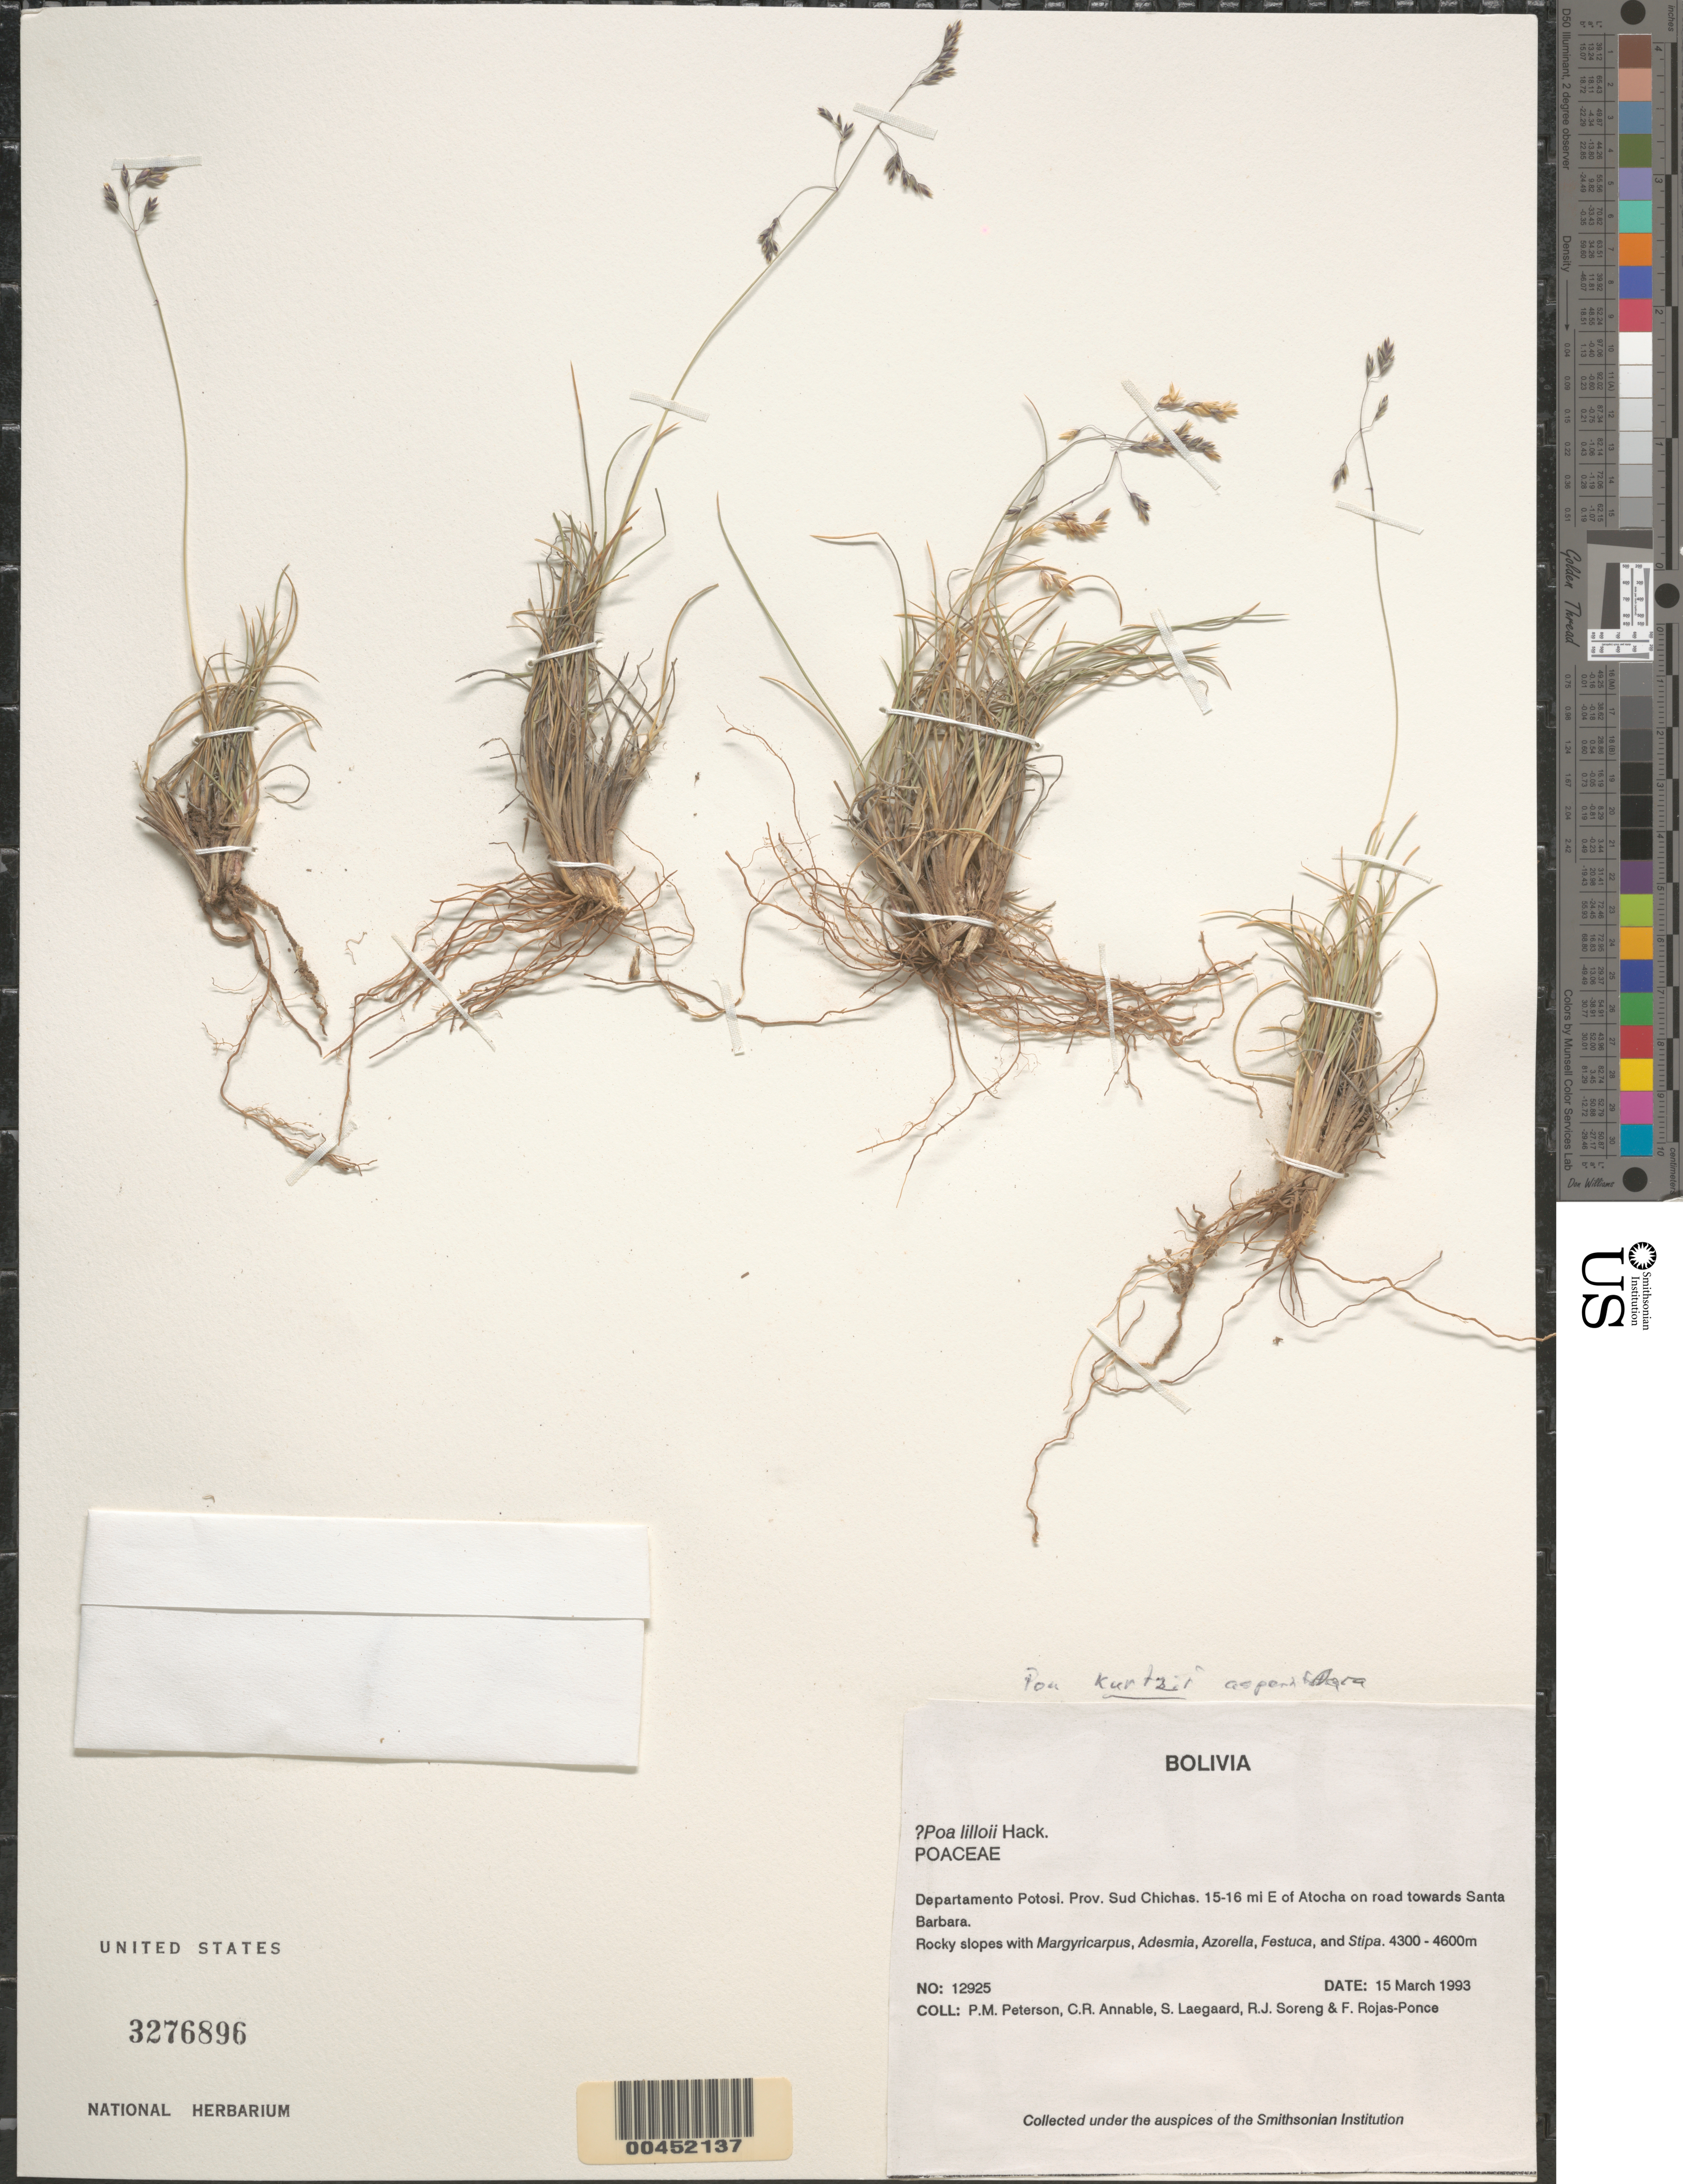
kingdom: Plantae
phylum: Tracheophyta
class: Liliopsida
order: Poales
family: Poaceae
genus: Poa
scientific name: Poa kurtzii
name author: R.E. Fr.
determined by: Soreng, Robert J., Research Associate (BOT), Smithsonian Institution - National Museum of Natural History (UNITED STATES)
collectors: P. M. Peterson, C. R. Annable, S. Lægaard, R. J. Soreng & F. Rojas-Ponce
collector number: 12925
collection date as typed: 15 Mar 1993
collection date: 1993-03-15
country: Bolivia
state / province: Potosí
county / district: Sud Chichas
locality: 15-16 mi E of Atocha on road towards Santa Barbara.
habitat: Rocky slopes with Margyricarpus, Adesmia, Azorella, Festuca, and Stipa.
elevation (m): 4300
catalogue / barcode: US 3276896